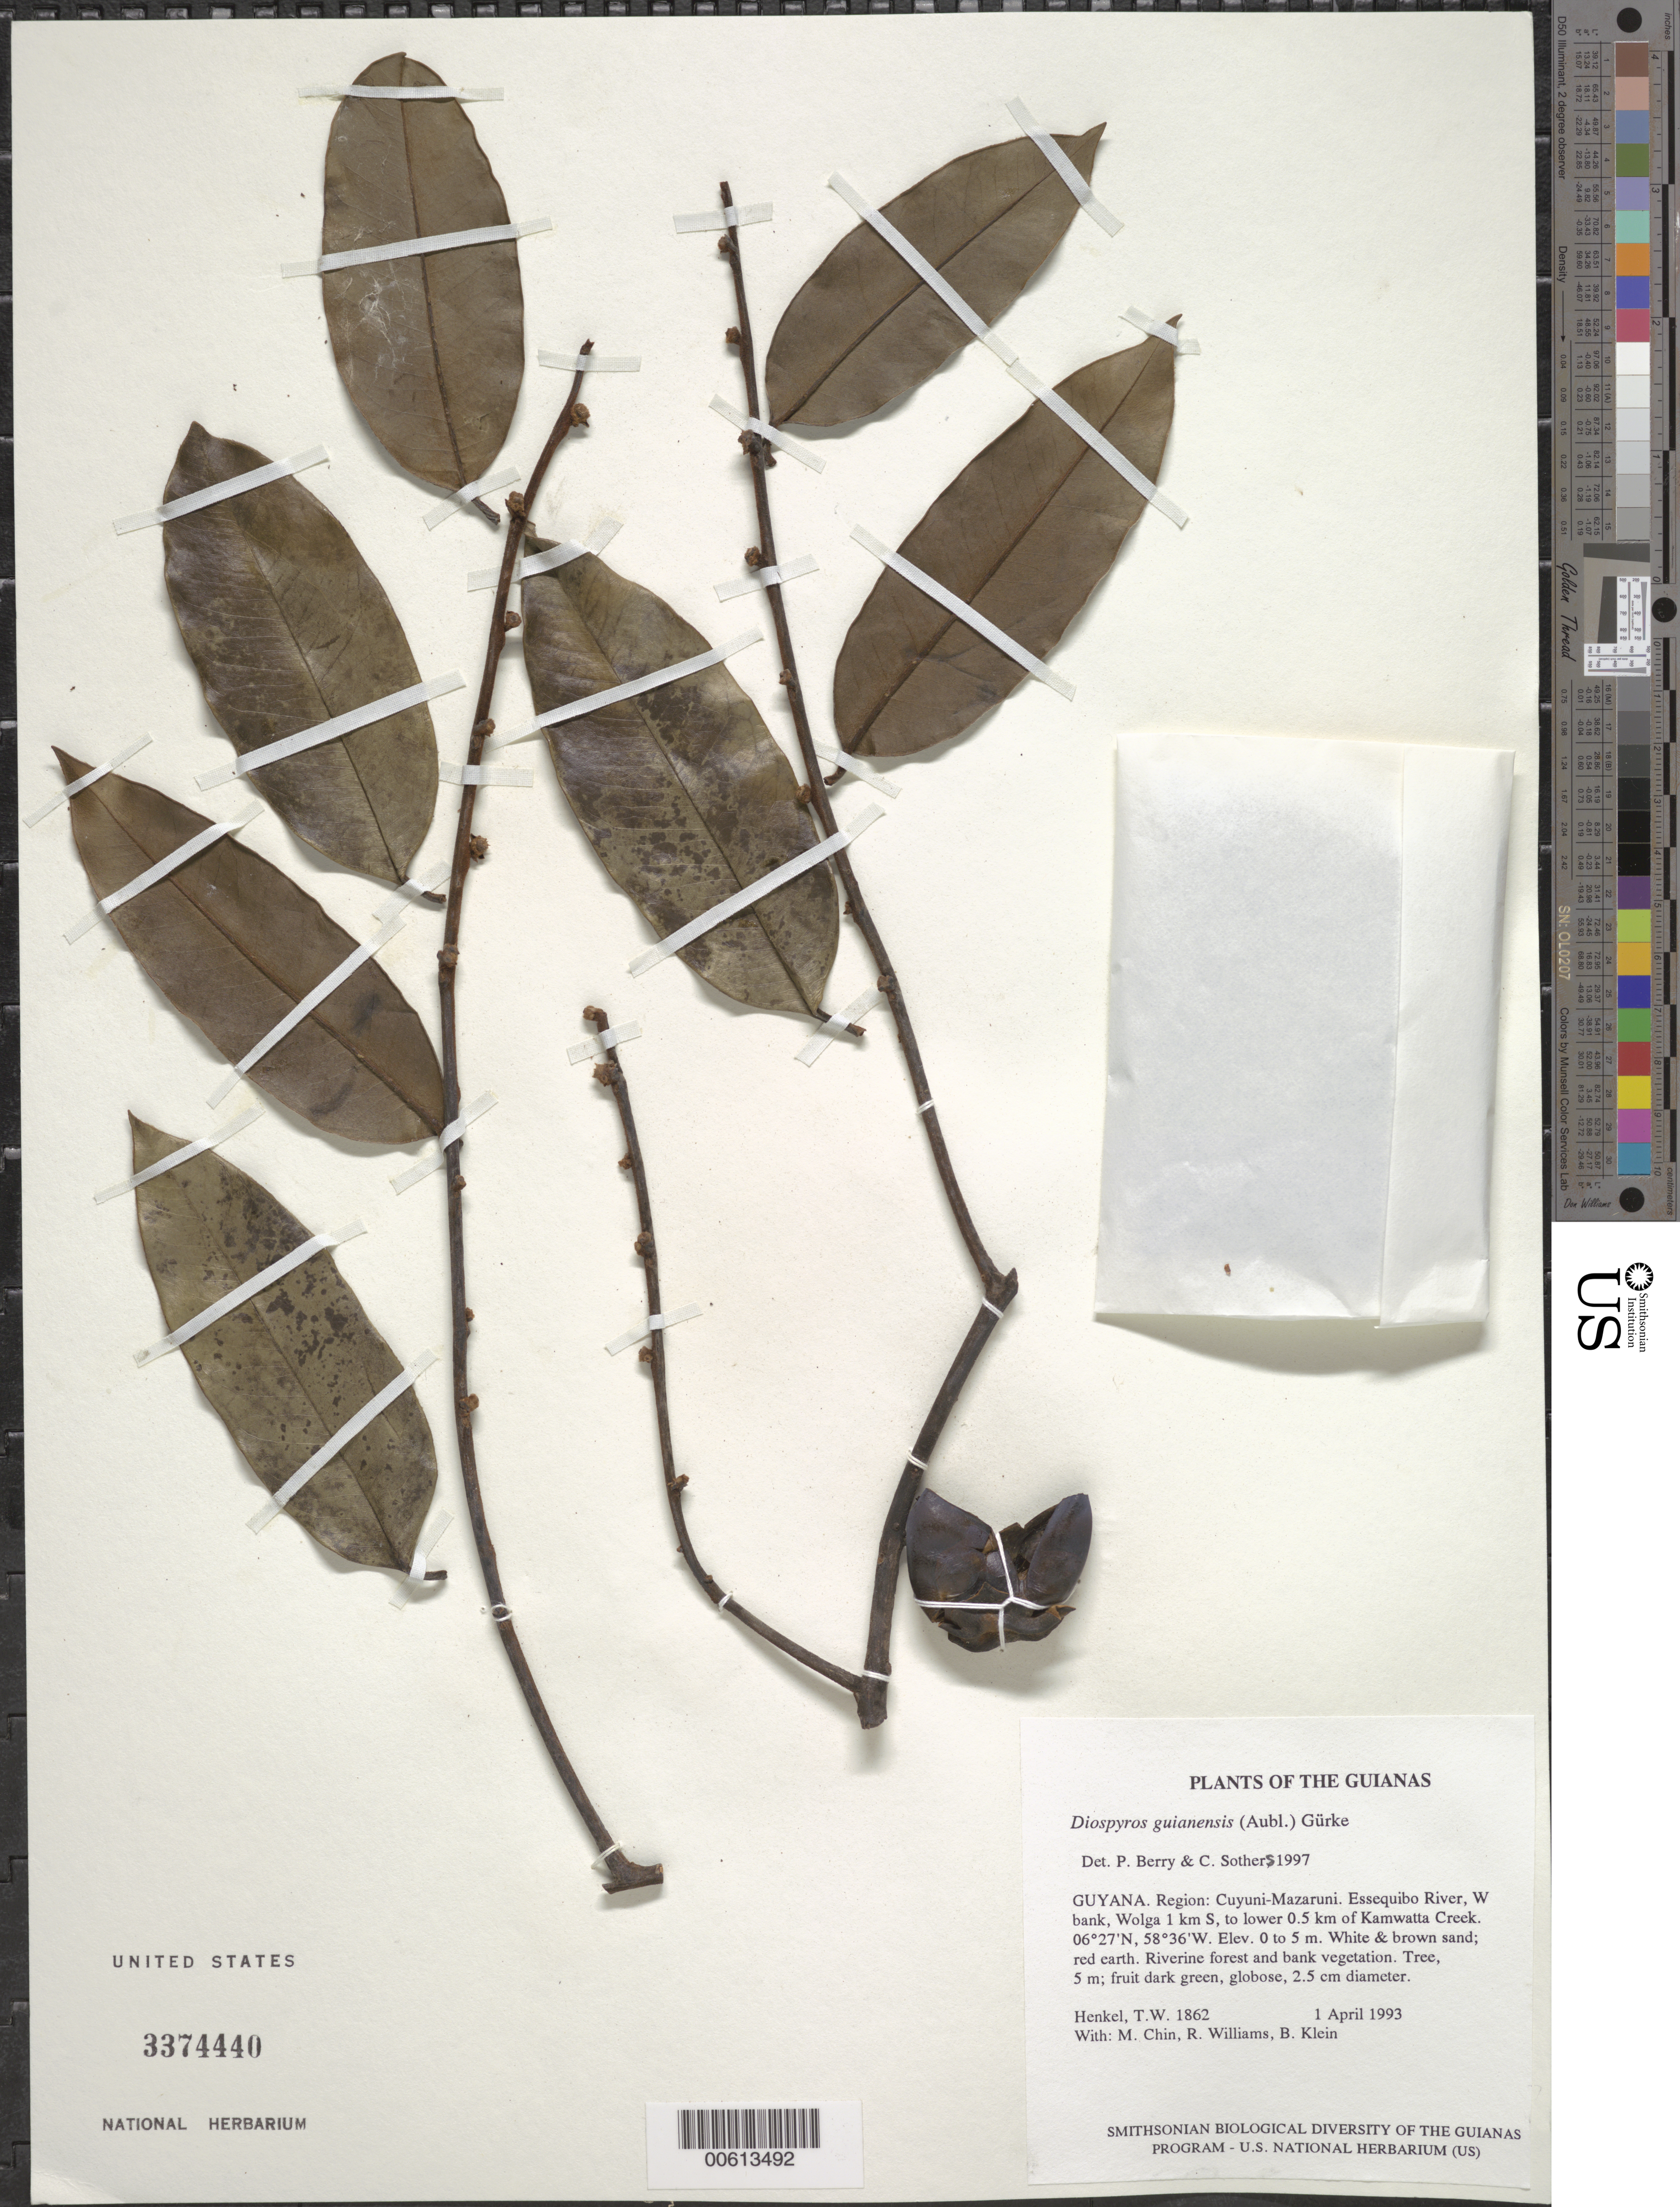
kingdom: Plantae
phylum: Tracheophyta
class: Magnoliopsida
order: Ericales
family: Ebenaceae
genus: Diospyros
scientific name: Diospyros guianensis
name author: (Aubl.) Gürke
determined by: Berry, P. E.; Sothers, C. A.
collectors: T. Henkel, M. Chin, R. Williams & B. Klein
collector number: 1862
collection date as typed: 1 April 1993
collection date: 1993-04-01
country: Guyana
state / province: Cuyuni-Mazaruni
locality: Essequibo River, W bank, Wolga 1 km S, to lower 0.5 km of Kamwatta Creek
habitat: White & brown sand; red earth. Riverine forest and bank vegetation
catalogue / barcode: US 3374440